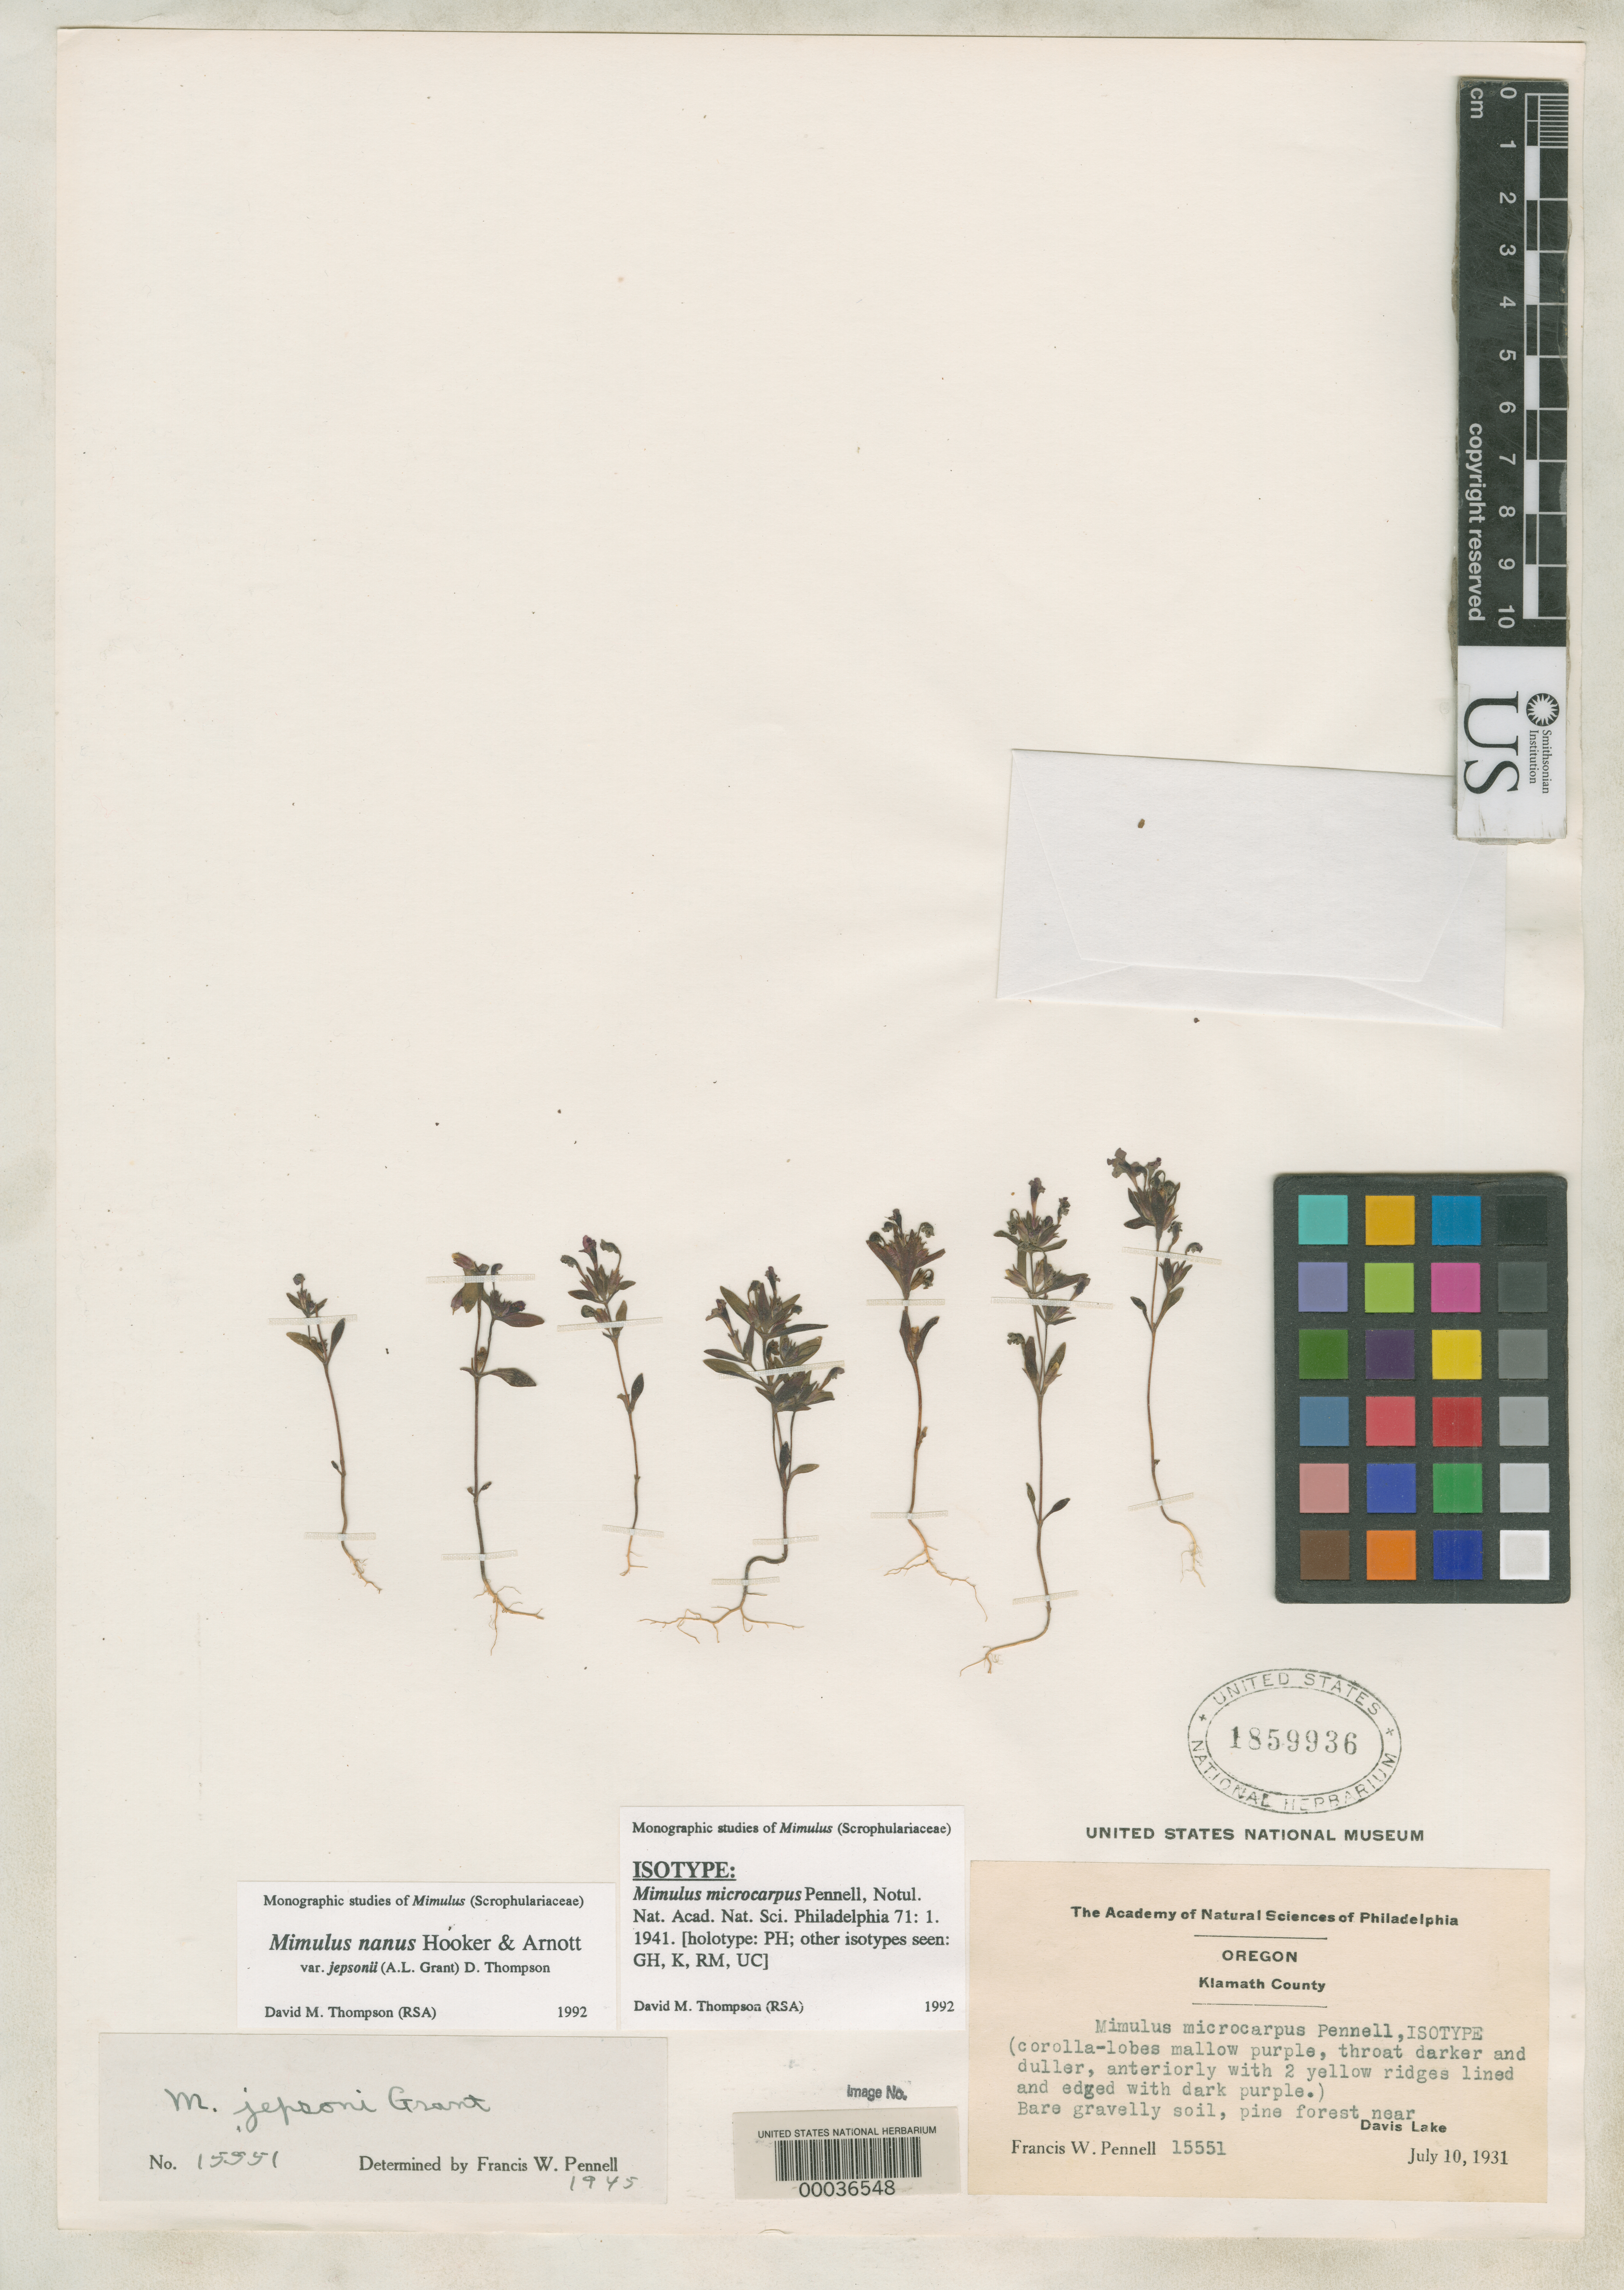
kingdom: Plantae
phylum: Tracheophyta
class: Magnoliopsida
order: Lamiales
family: Phrymaceae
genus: Mimulus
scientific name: Mimulus microcarpus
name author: Pennell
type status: Isotype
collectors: F. W. Pennell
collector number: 15551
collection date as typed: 10 Jun 1931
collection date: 1931-06-10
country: United States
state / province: Oregon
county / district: Klamath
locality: Near Davis Lake.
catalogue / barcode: US 1859936